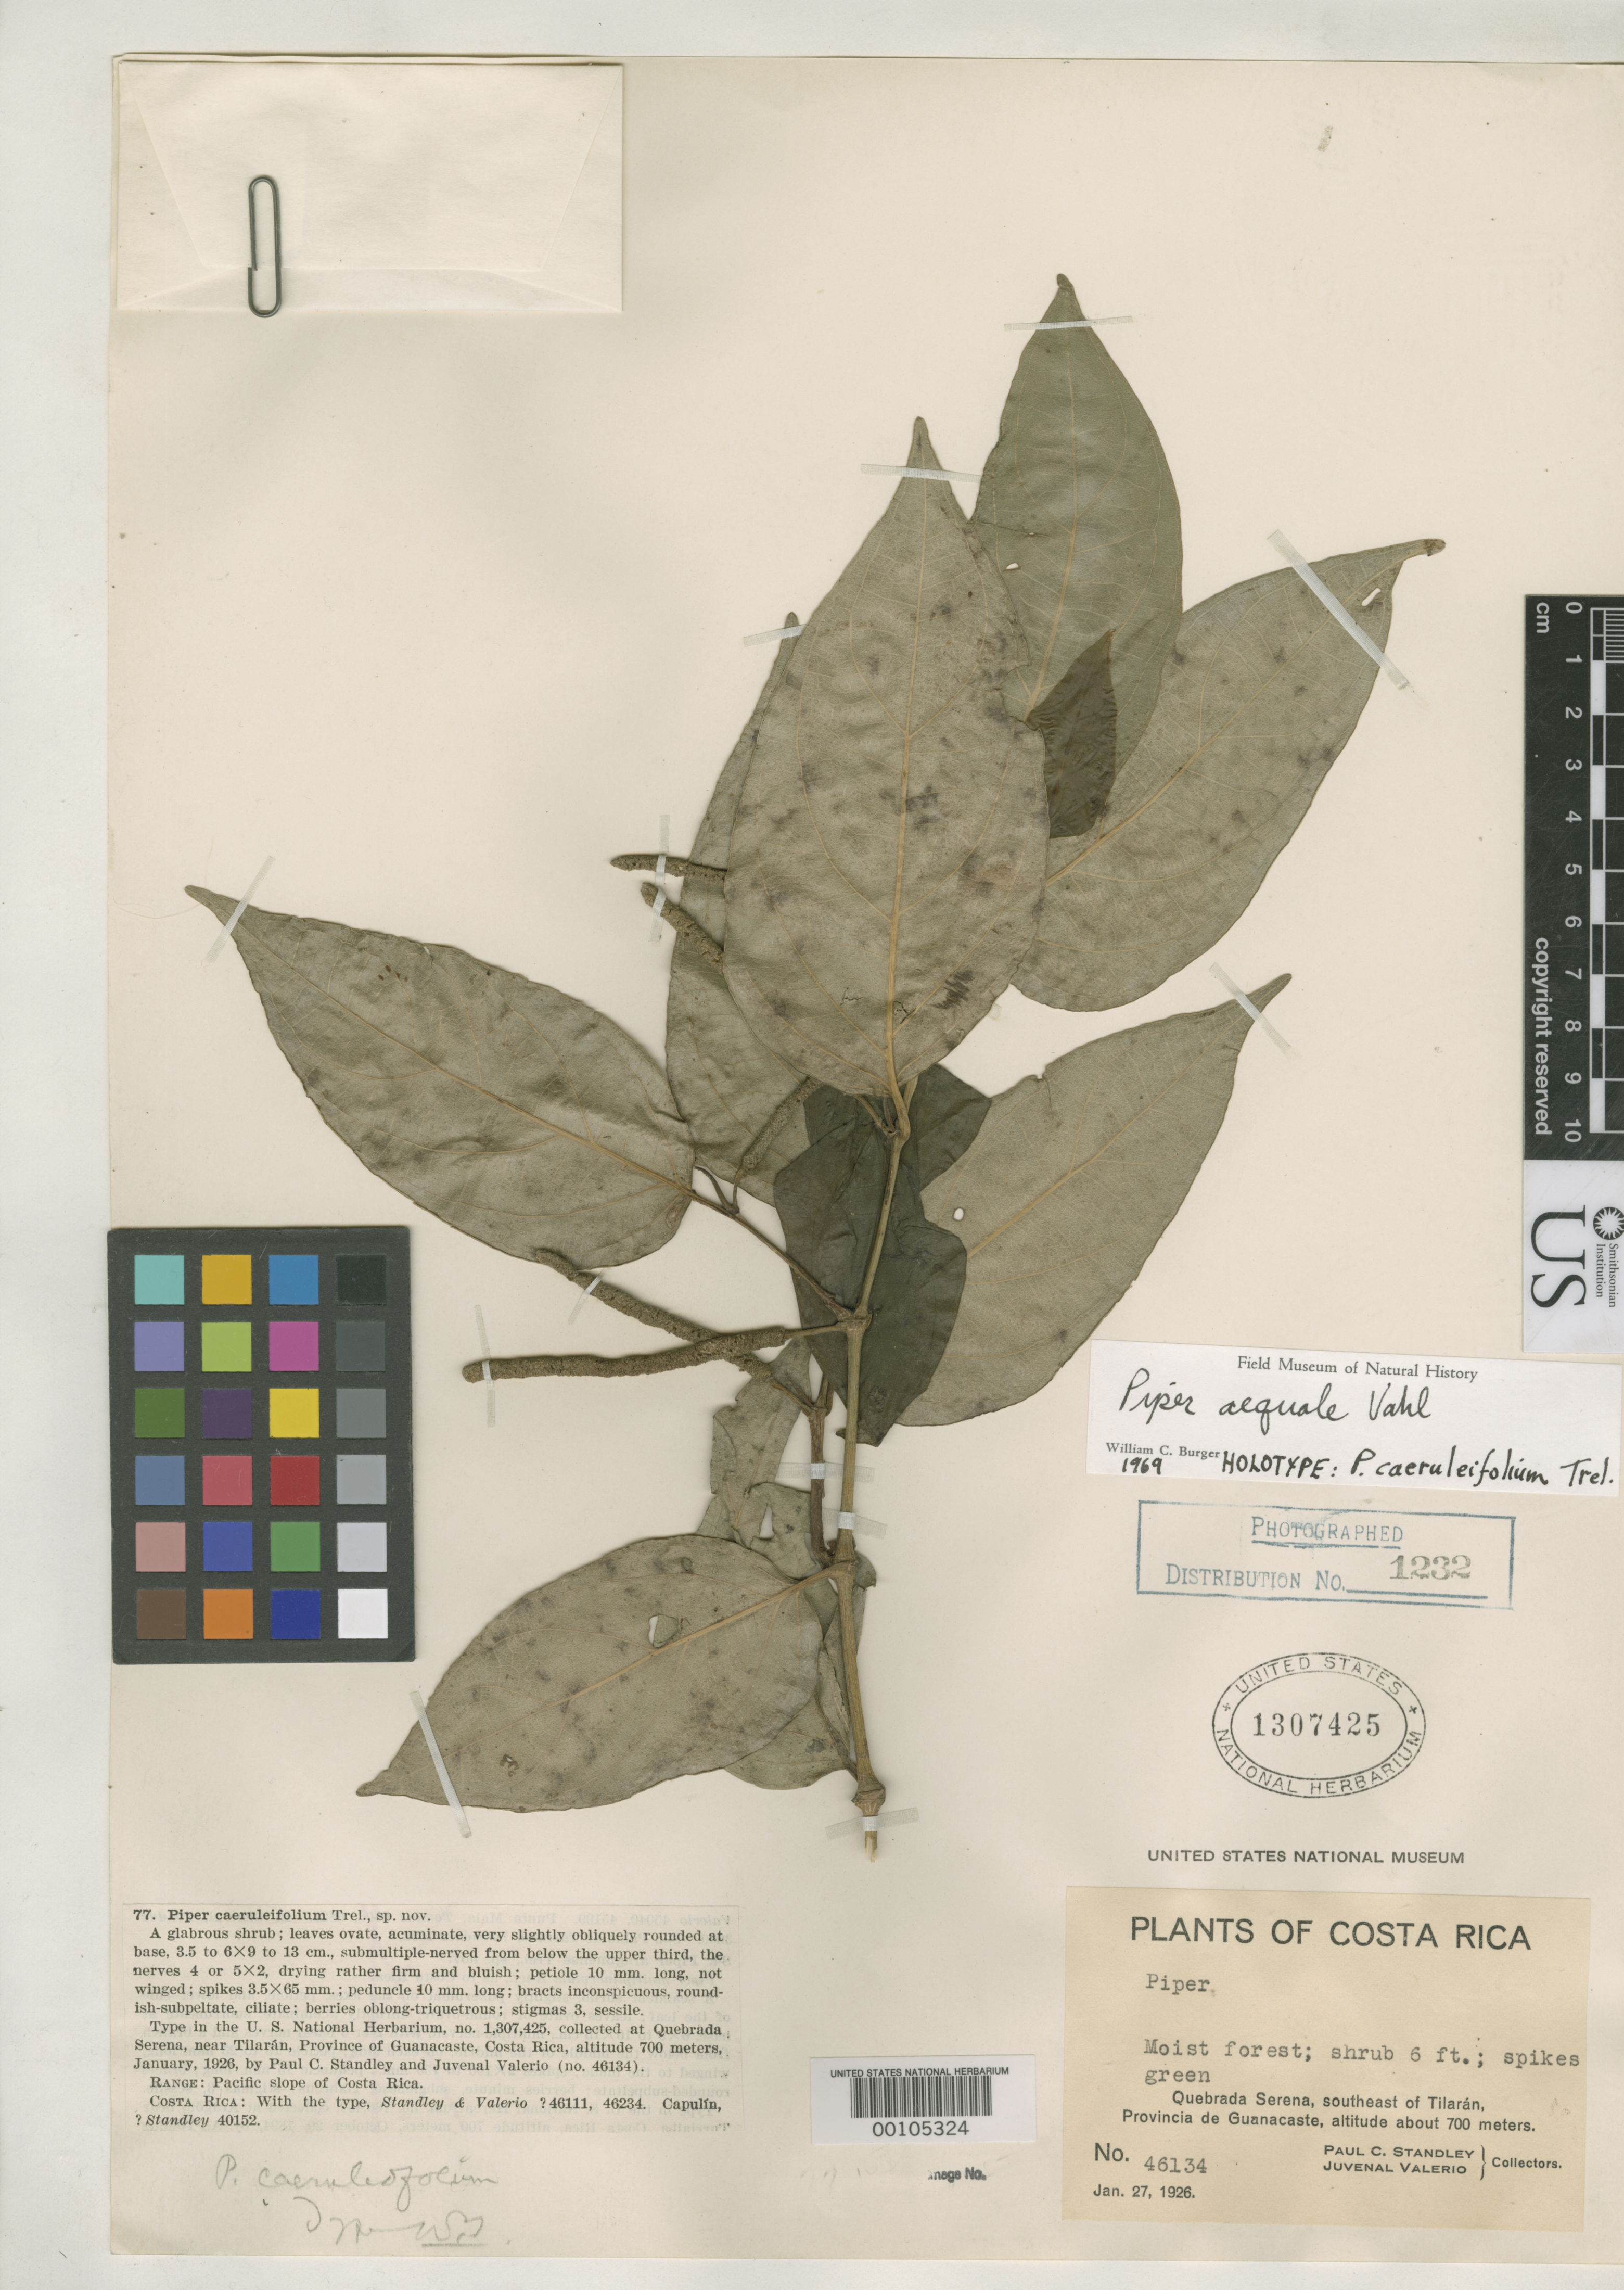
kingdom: Plantae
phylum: Tracheophyta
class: Magnoliopsida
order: Piperales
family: Piperaceae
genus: Piper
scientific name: Piper caeruleifolium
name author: Trel.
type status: Holotype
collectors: P. C. Standley & J. Valerio R.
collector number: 46134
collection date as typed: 27 Jan 1926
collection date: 1926-01-27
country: Costa Rica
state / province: Guanacaste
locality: Quebrada Serena, SE of Tilaran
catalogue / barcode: US 1307425